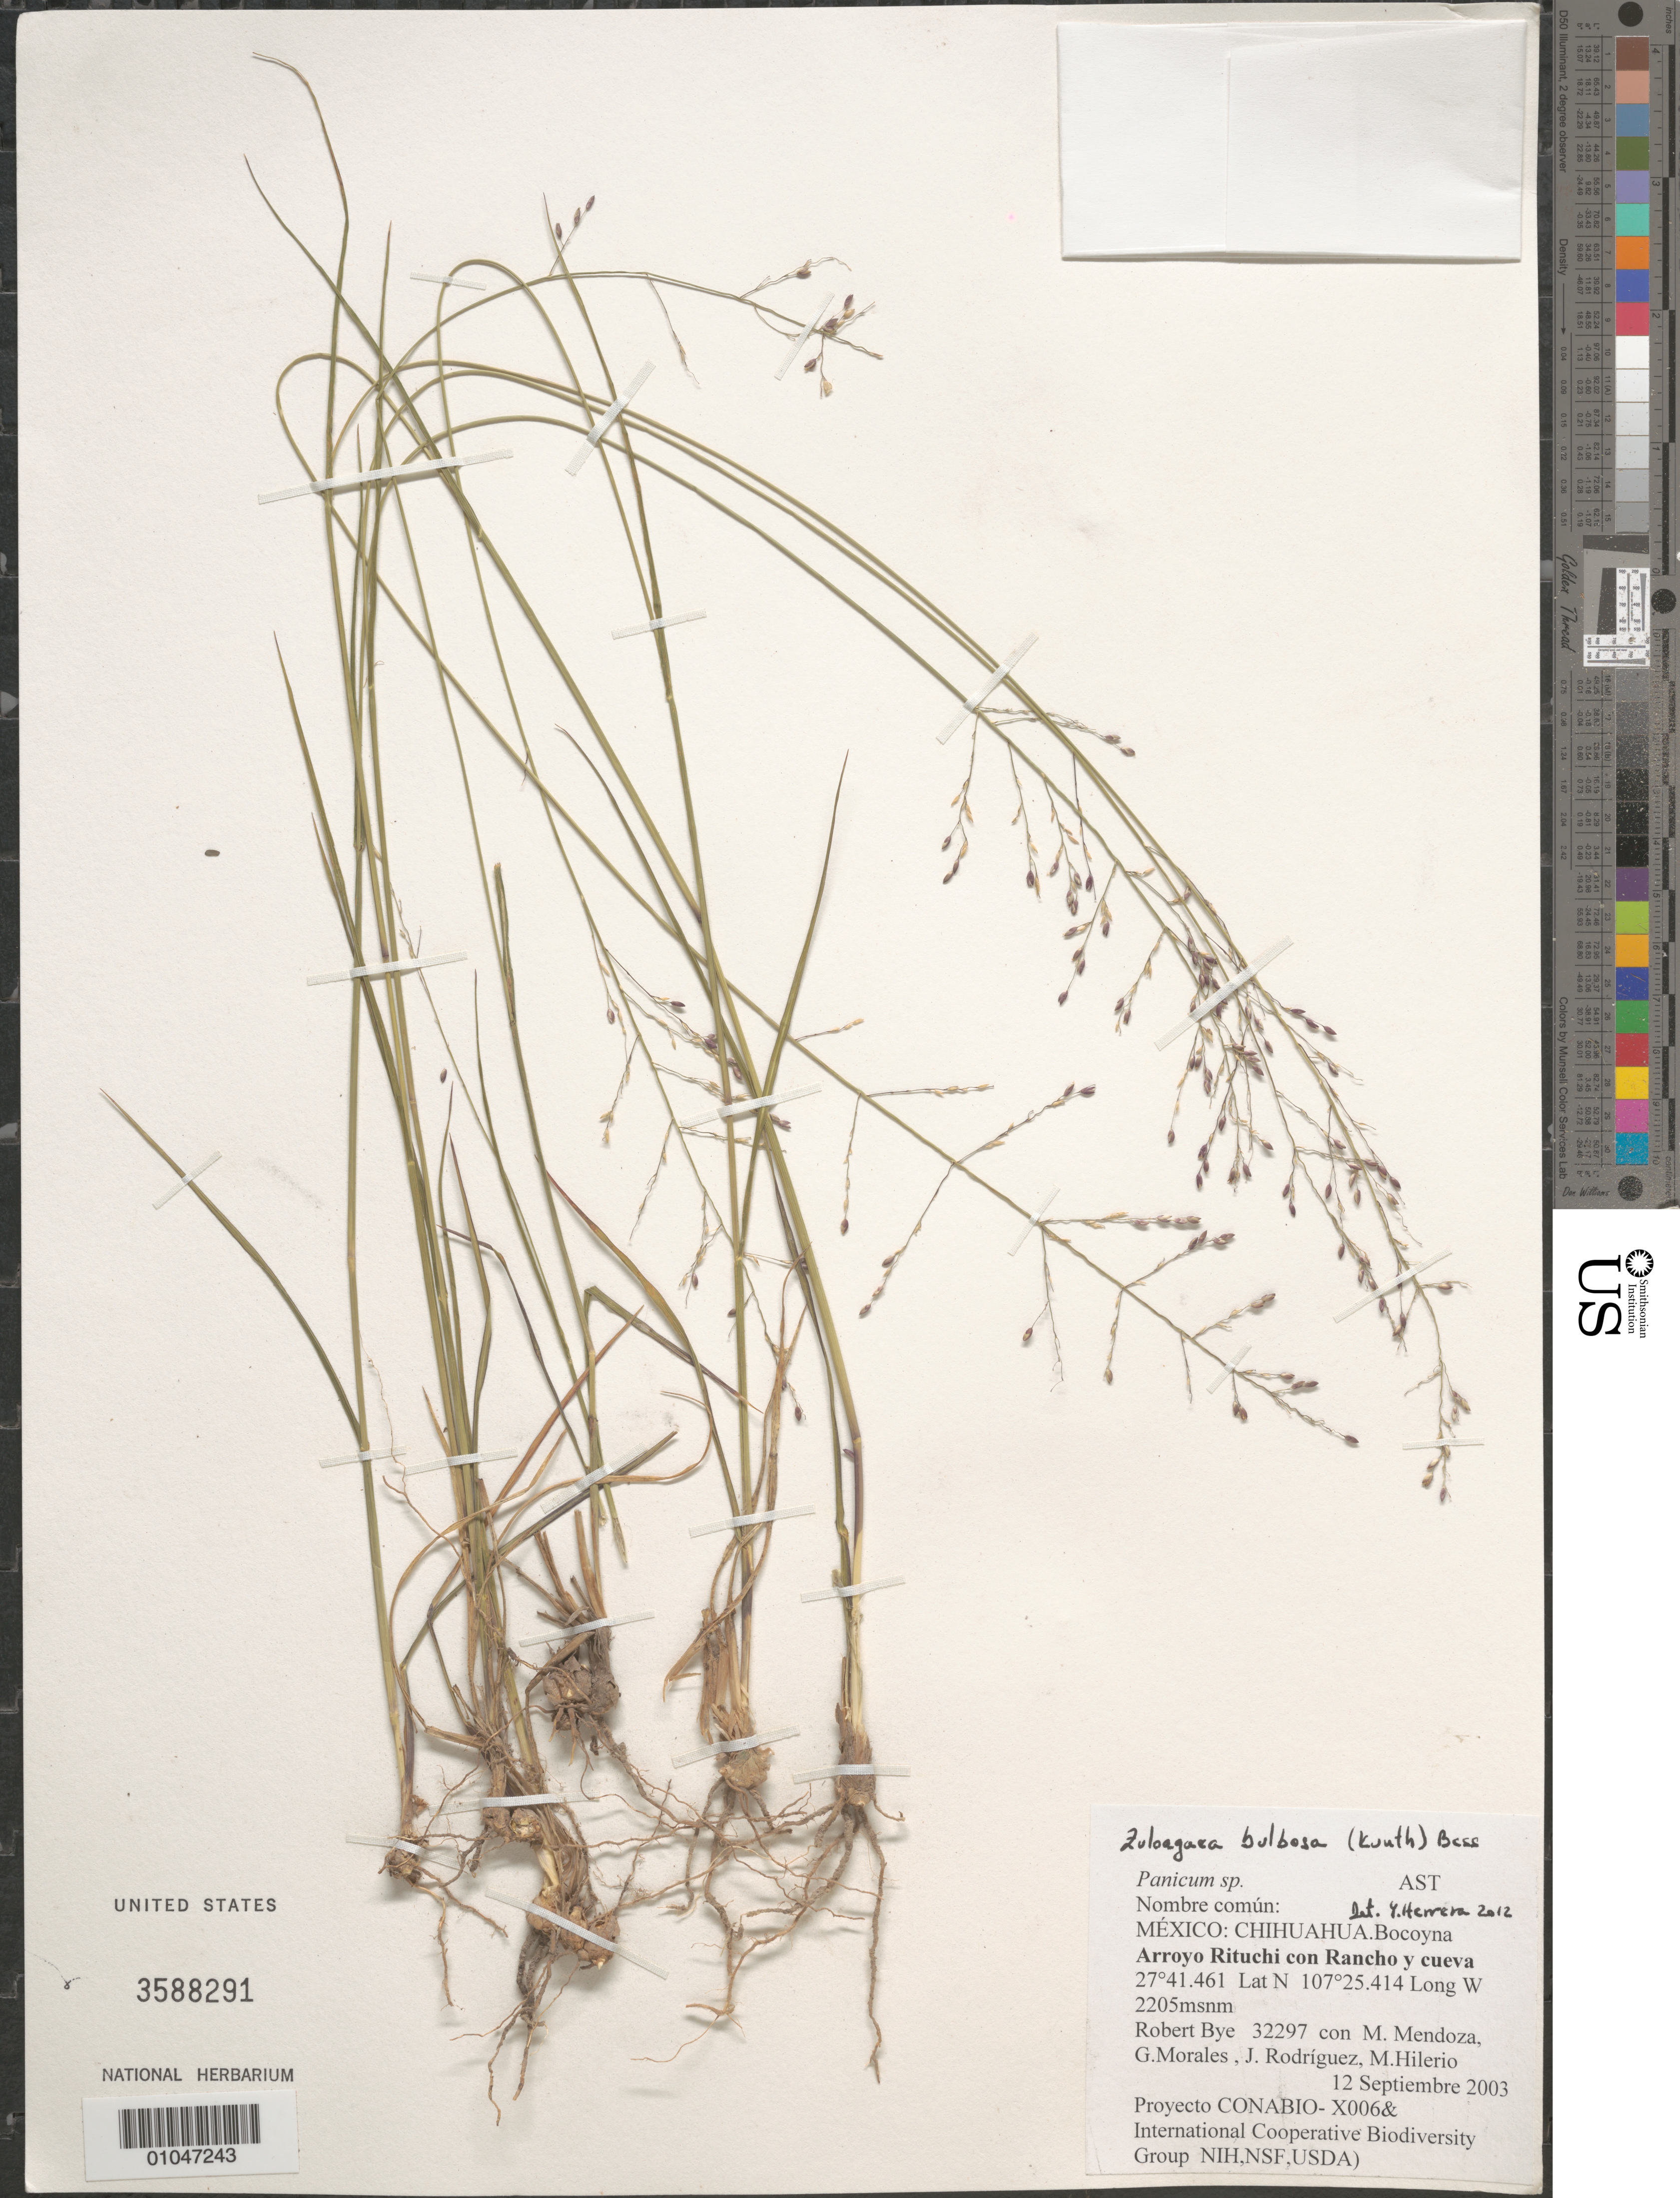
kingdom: Plantae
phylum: Tracheophyta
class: Liliopsida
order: Poales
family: Poaceae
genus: Zuloagaea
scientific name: Zuloagaea bulbosa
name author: (Kunth) E. Bess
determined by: Herrera Arrieta, Y., (CIIDIR), Instituto Politecnico Nacional (MEXICO)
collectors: R. A. Bye, M. Mendoza Garcia, G. Morales, J. Rodríguez & M. Hilerio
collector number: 32297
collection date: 2003-09-12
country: Mexico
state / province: Chihuahua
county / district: Bocoyna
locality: Arroyo Rituchi con Rancho y cueva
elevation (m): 2205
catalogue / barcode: US 3588291